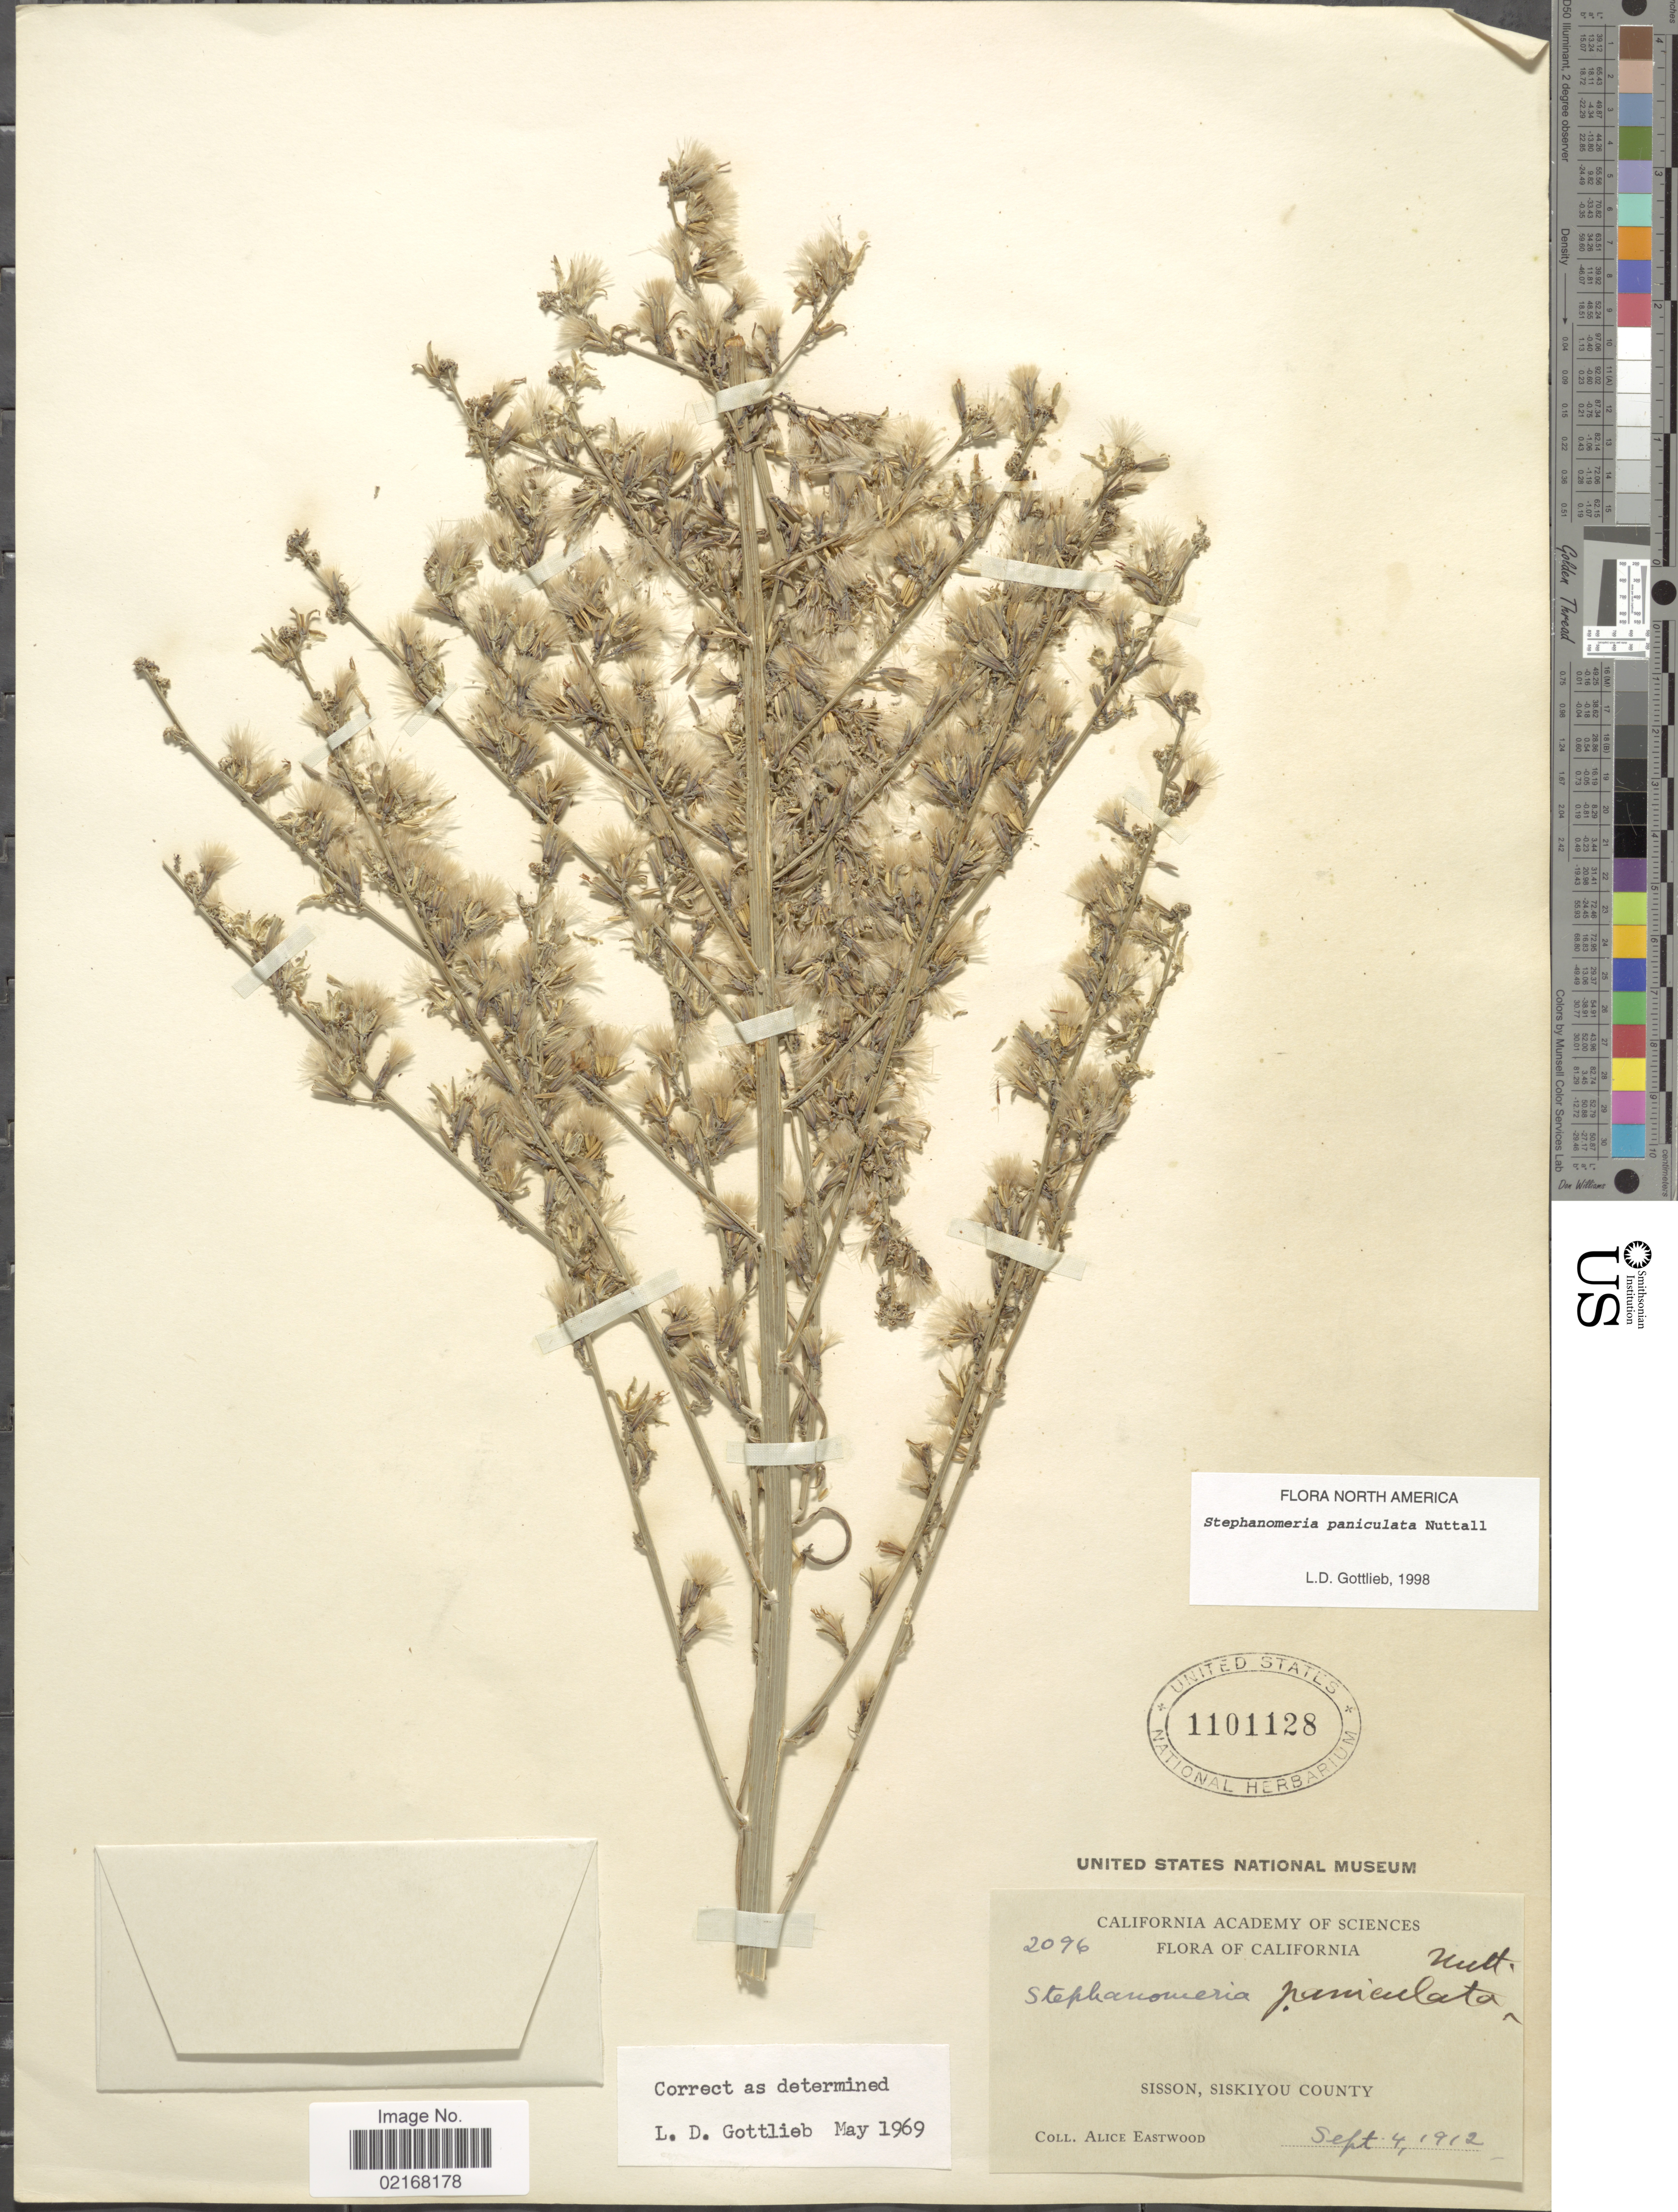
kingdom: Plantae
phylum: Tracheophyta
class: Magnoliopsida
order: Asterales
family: Asteraceae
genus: Stephanomeria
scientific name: Stephanomeria paniculata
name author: Nutt.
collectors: A. Eastwood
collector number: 2096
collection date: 1912-09-04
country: United States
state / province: California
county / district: Siskiyou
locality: Sisson, Siskiyou County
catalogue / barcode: US 1101128